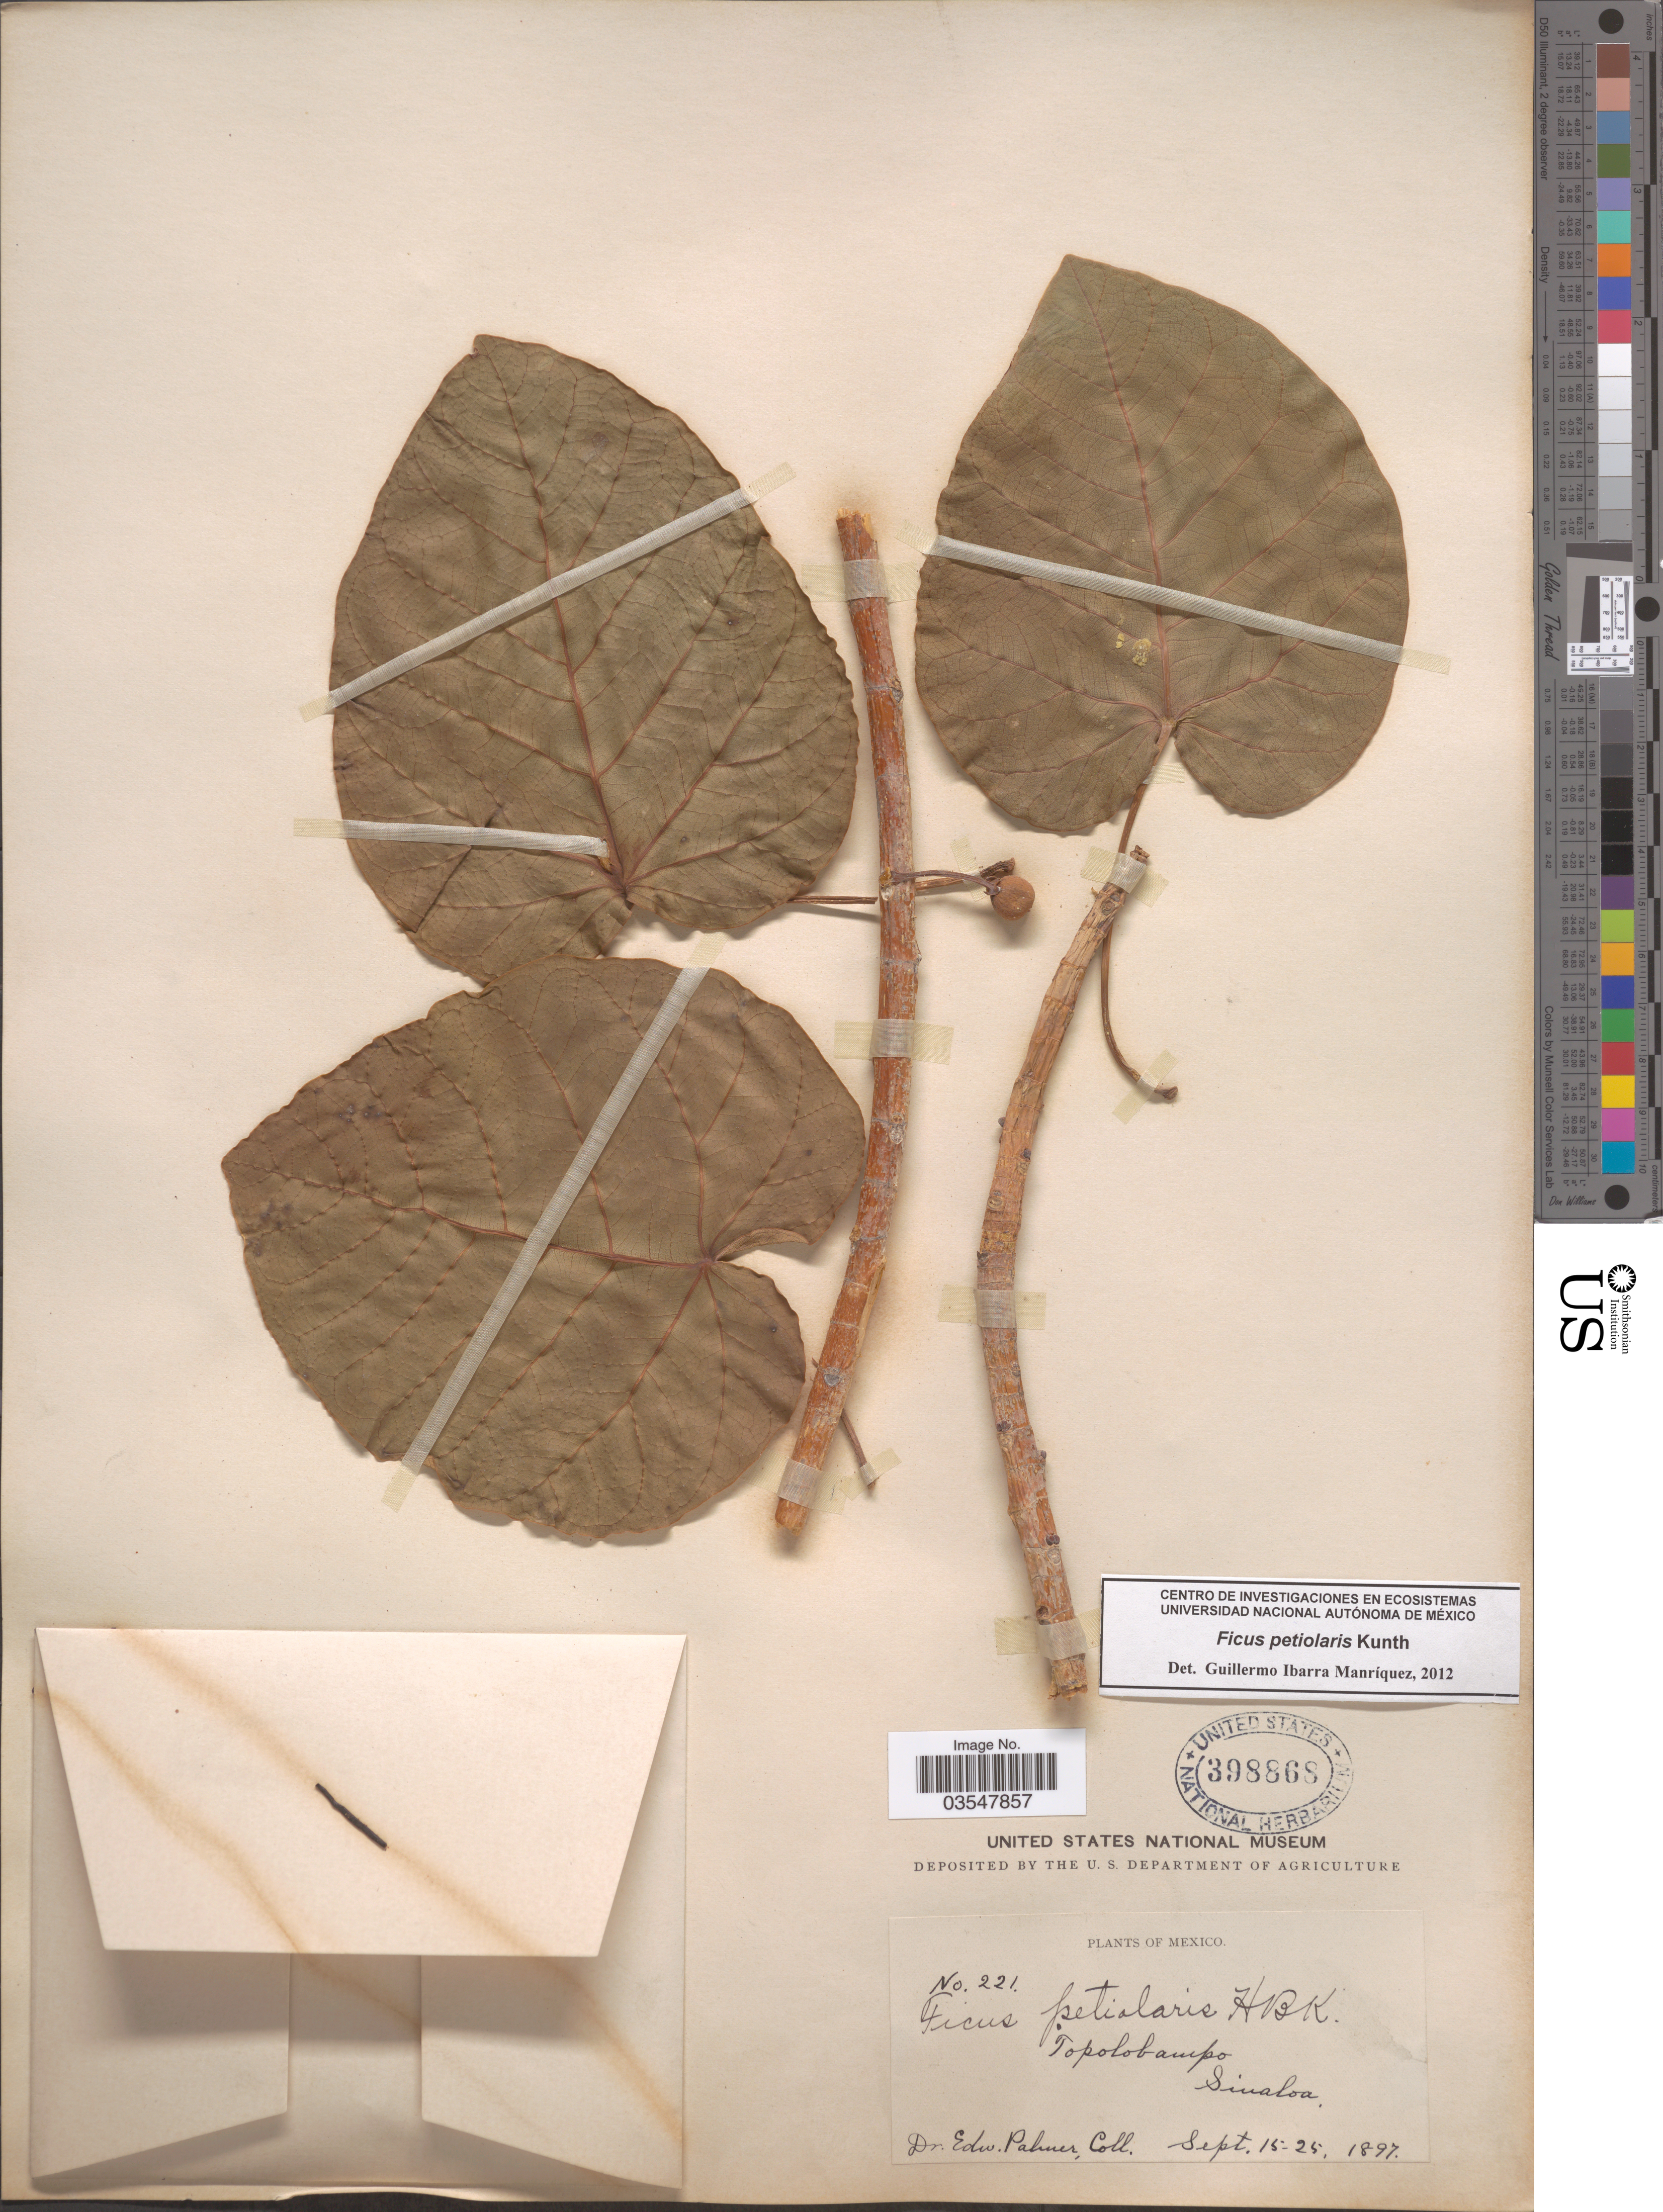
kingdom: Plantae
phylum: Tracheophyta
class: Magnoliopsida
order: Rosales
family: Moraceae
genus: Ficus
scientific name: Ficus petiolaris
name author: Kunth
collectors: E. Palmer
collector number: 221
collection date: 1897-09-15/1897-09-25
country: Mexico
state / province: Sinaloa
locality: Topolobampo.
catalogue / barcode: US 398868